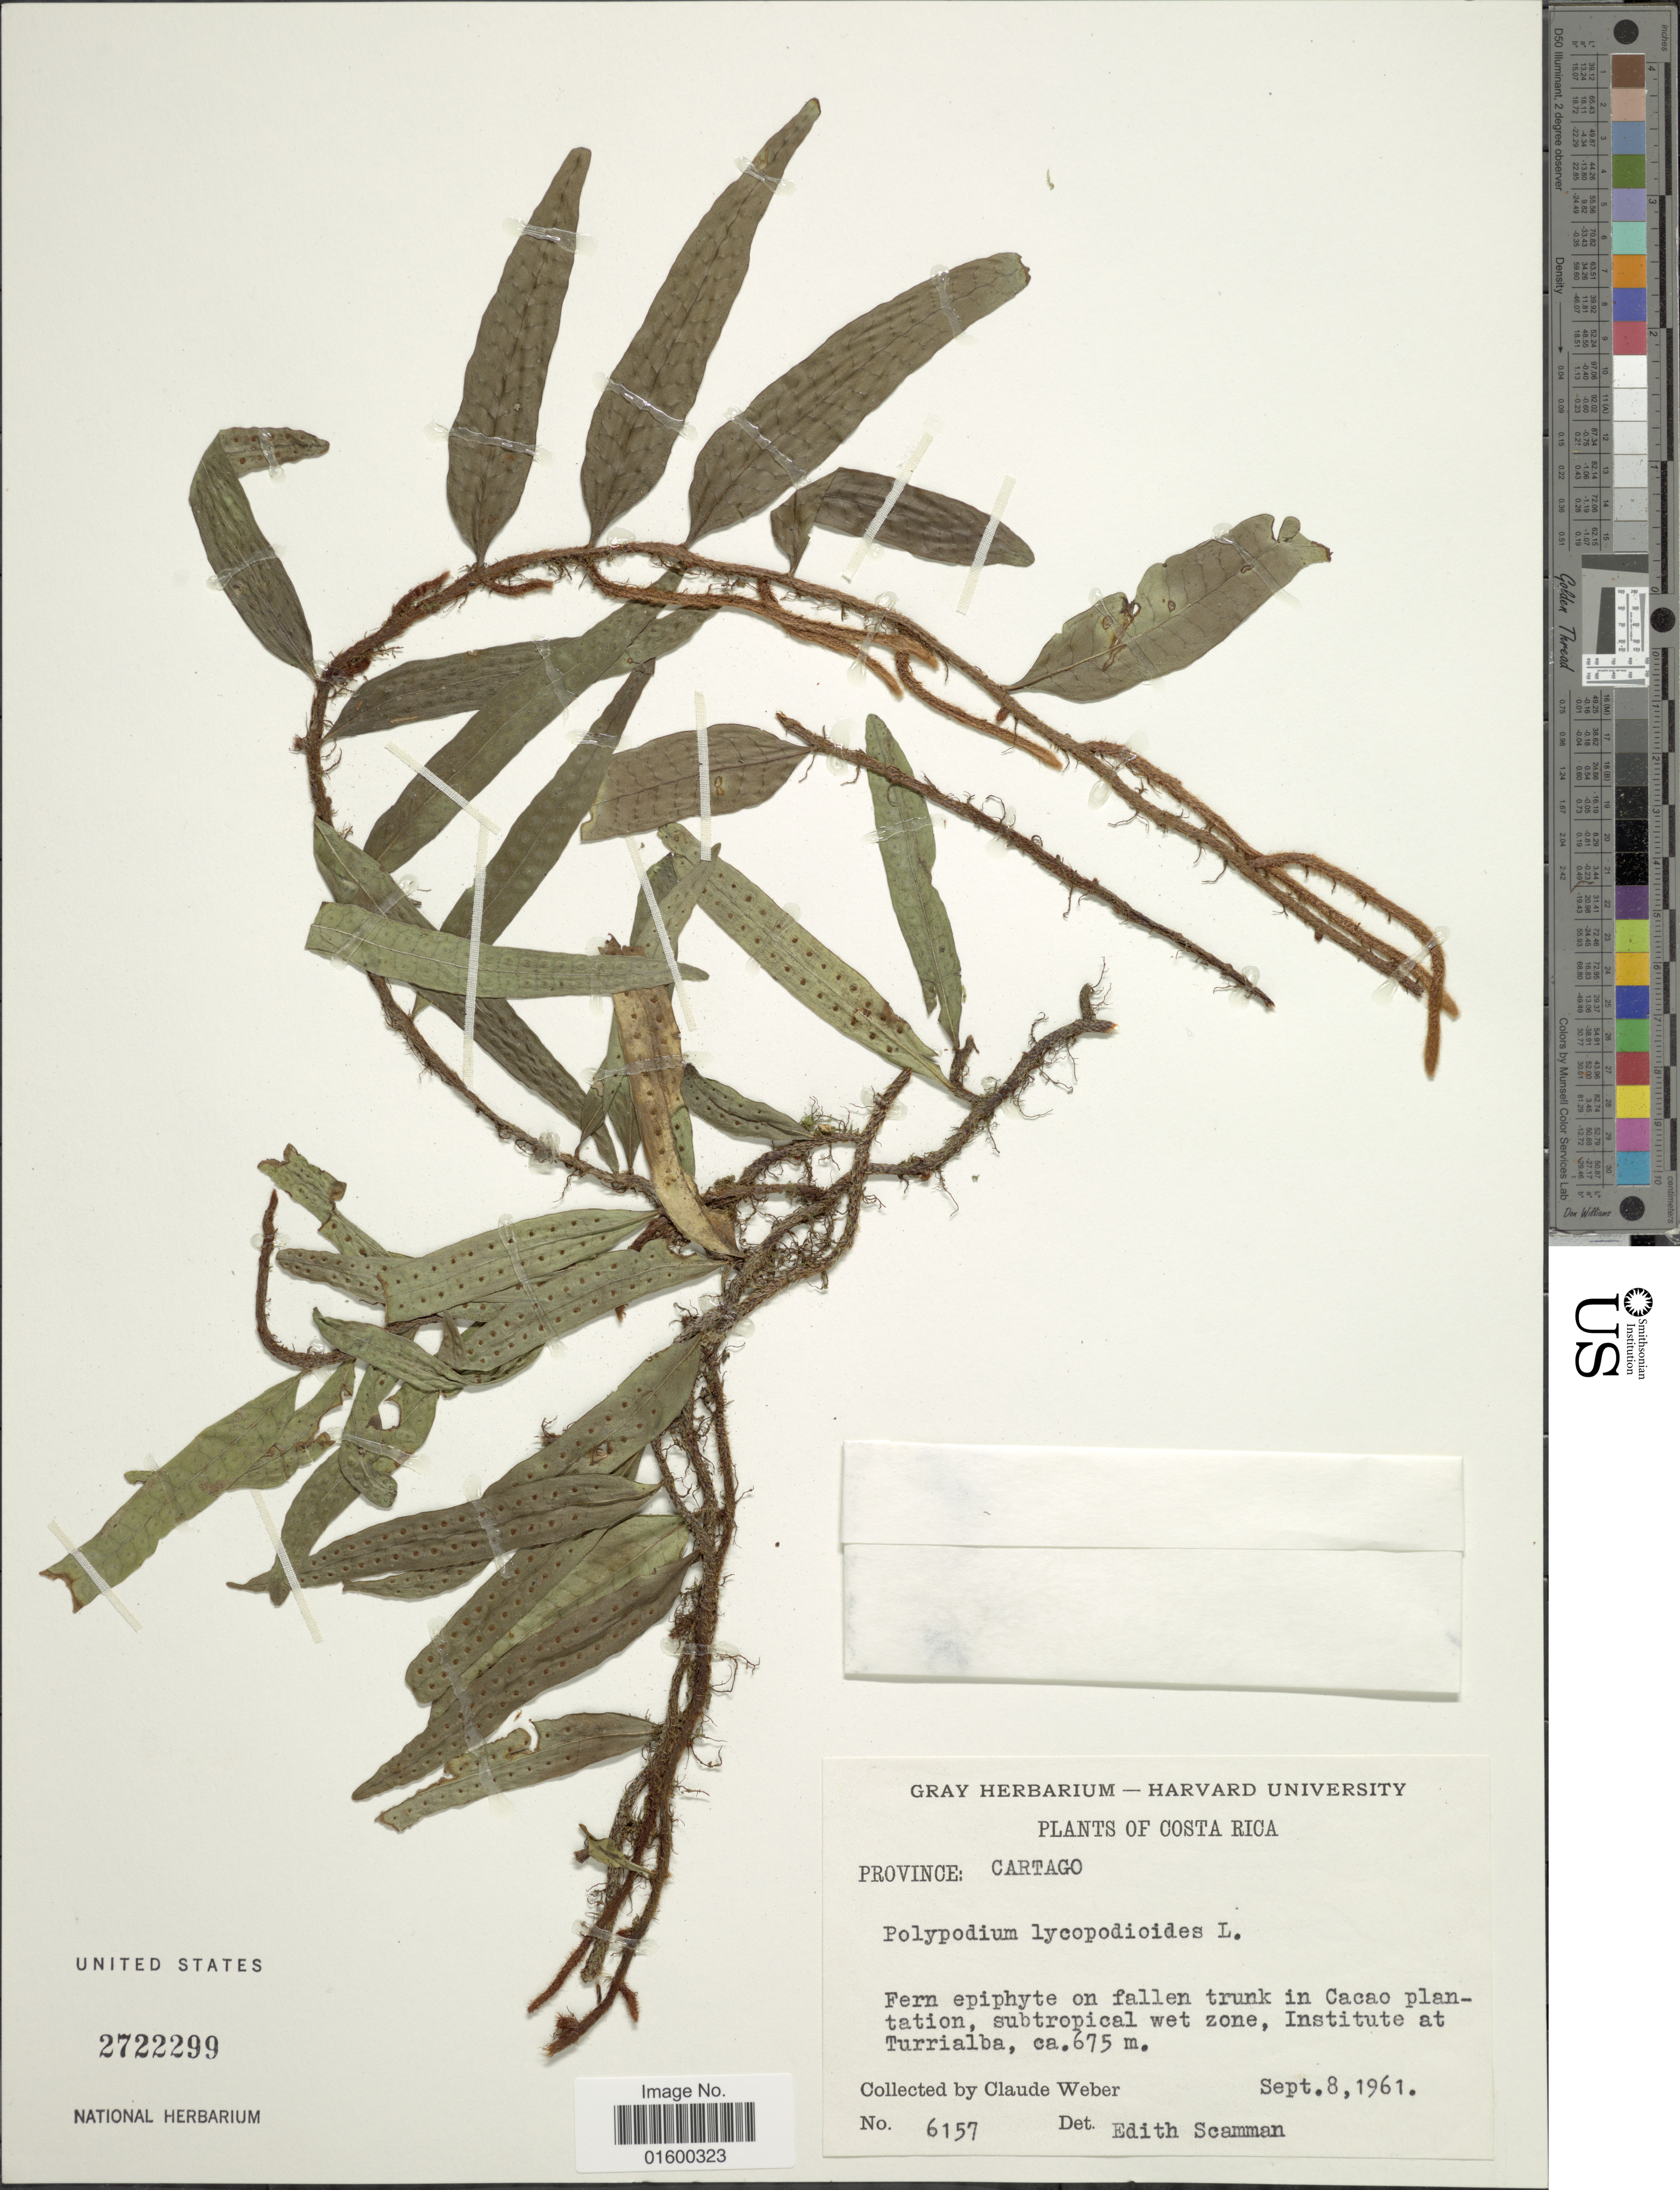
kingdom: Plantae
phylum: Tracheophyta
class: Polypodiopsida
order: Polypodiales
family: Polypodiaceae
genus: Microgramma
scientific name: Microgramma lycopodioides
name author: (L.) Copel.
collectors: C. Weber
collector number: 6157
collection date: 1961-09-08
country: Costa Rica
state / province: Cartago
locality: Province Cartago, Institute at Turrialba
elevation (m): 675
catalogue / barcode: US 2722299